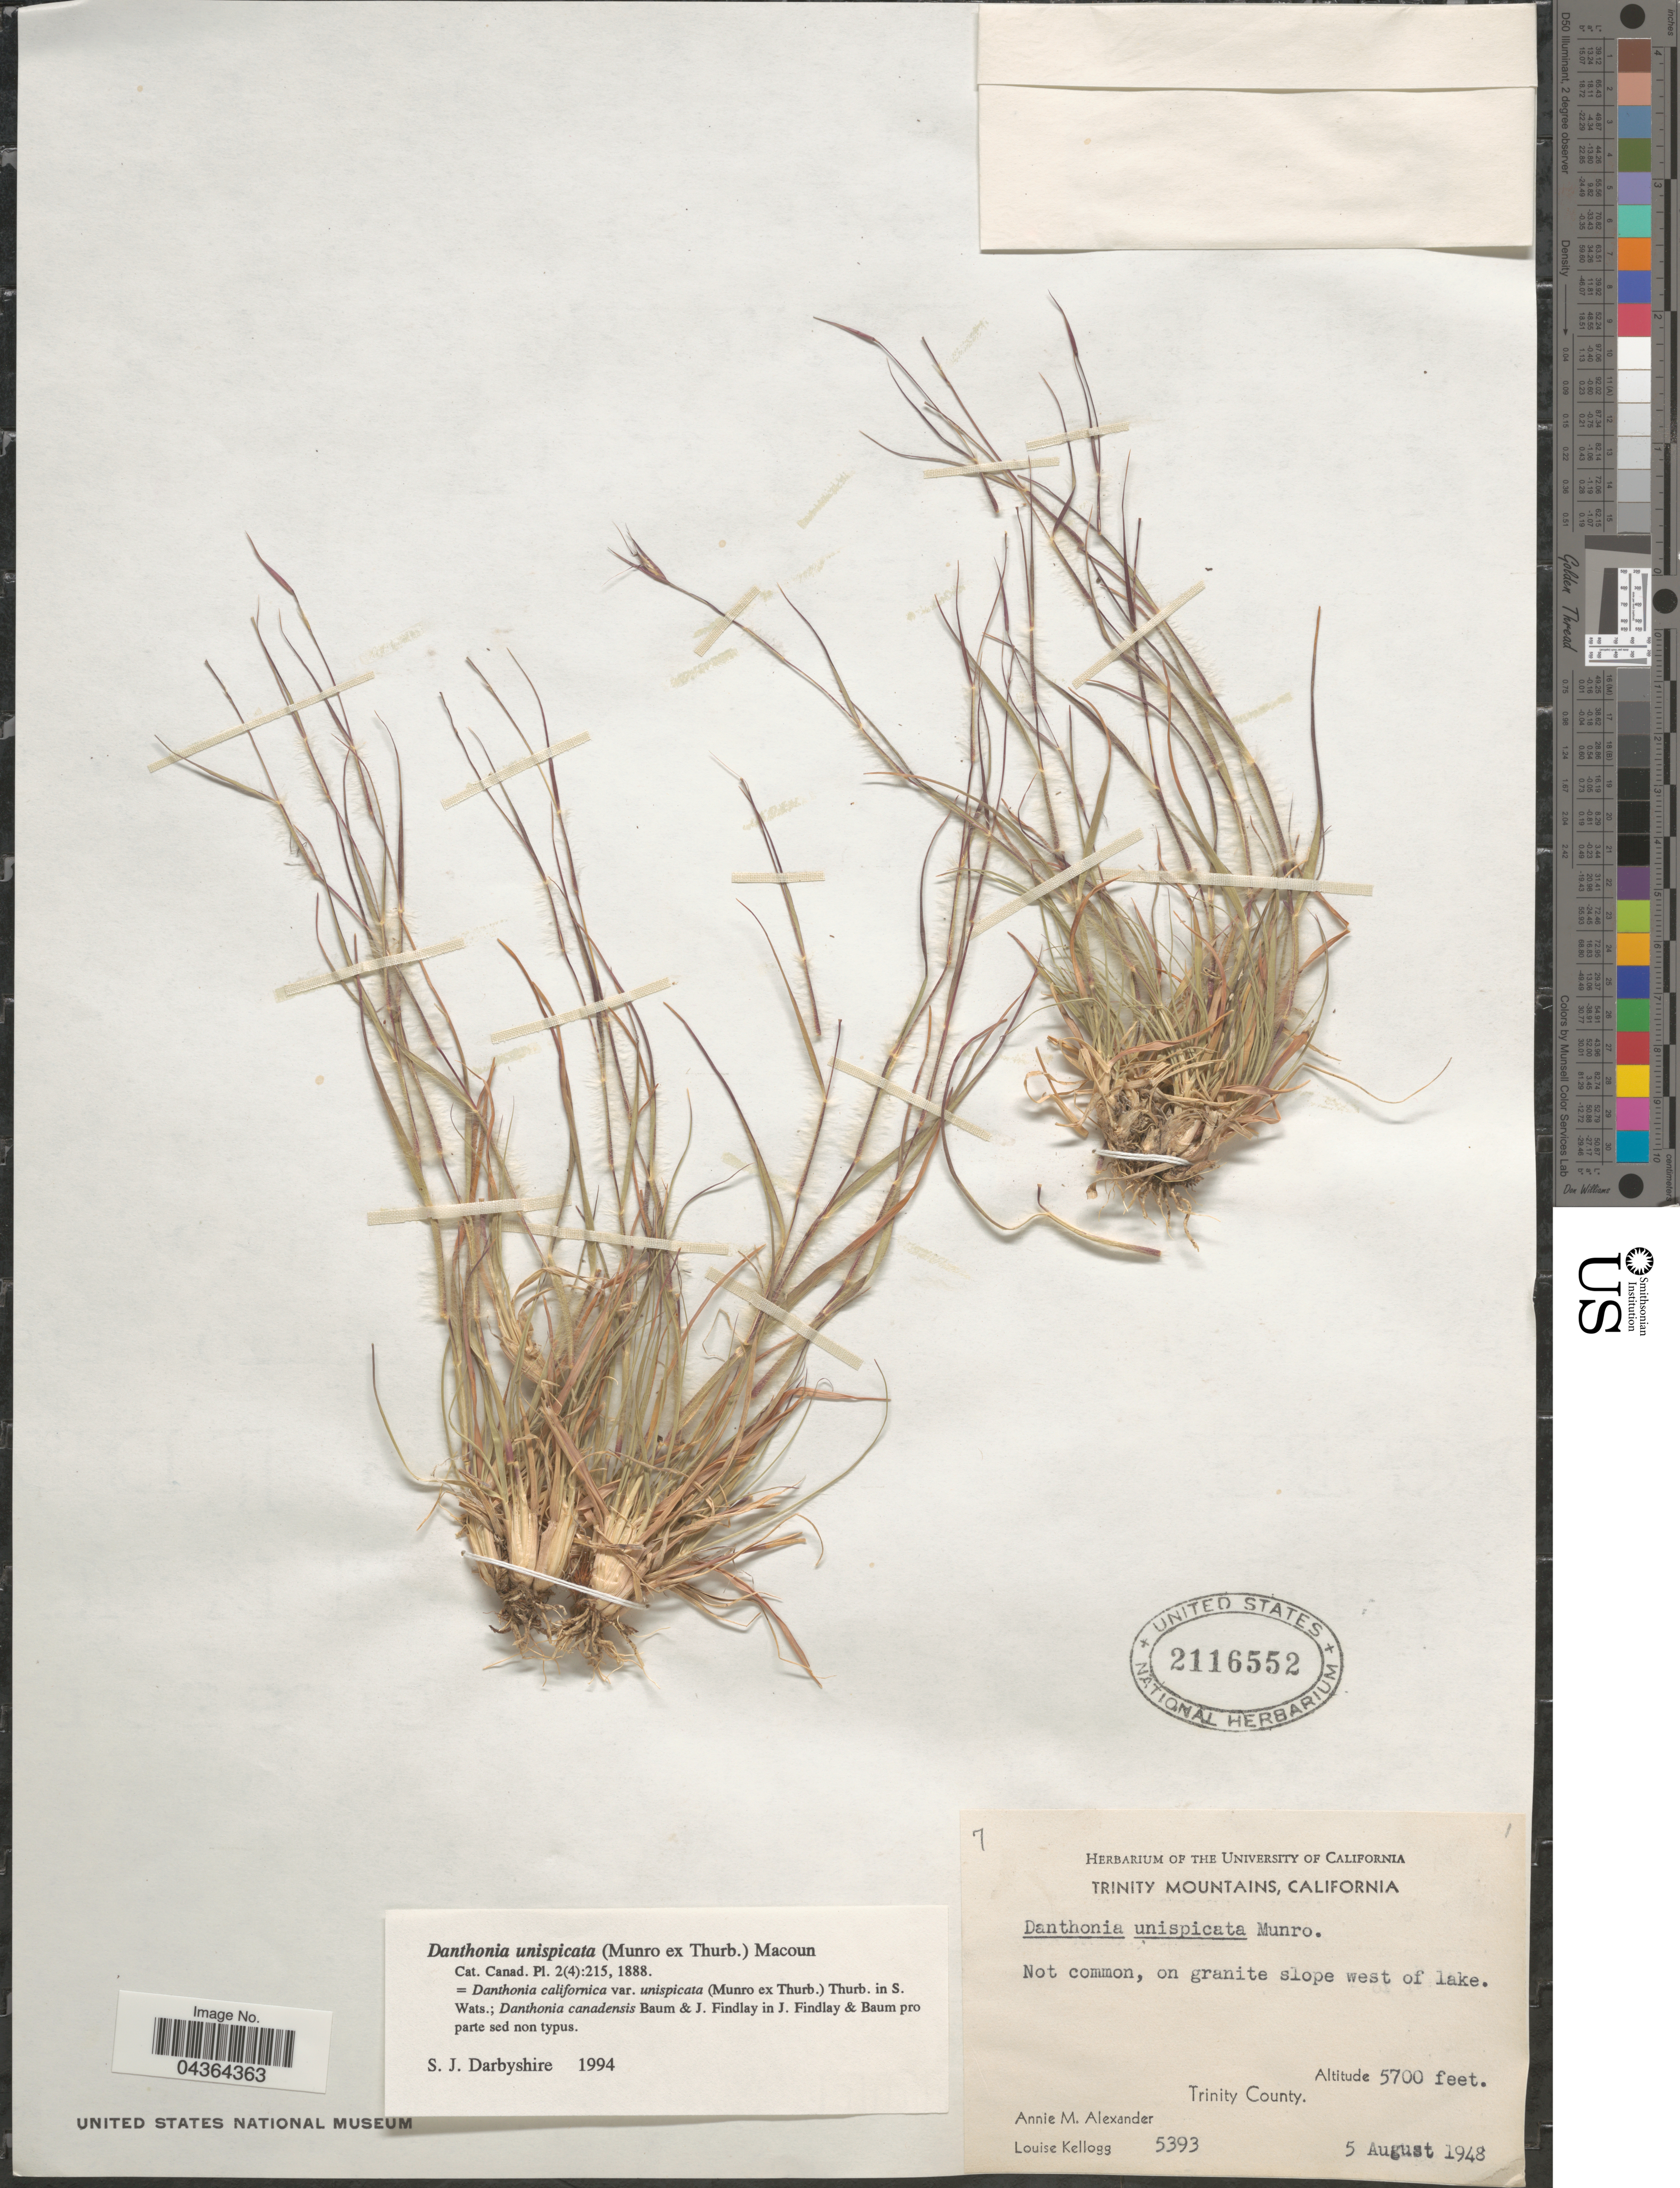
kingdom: Plantae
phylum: Tracheophyta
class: Liliopsida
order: Poales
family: Poaceae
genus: Danthonia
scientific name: Danthonia unispicata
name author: (Thurb.) Munro ex Macoun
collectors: A. M. Alexander & L. Kellogg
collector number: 5393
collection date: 1948-08-05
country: United States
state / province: California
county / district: Trinity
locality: Trinity Mountains. Trinity County.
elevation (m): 1737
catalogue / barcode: US 2116552